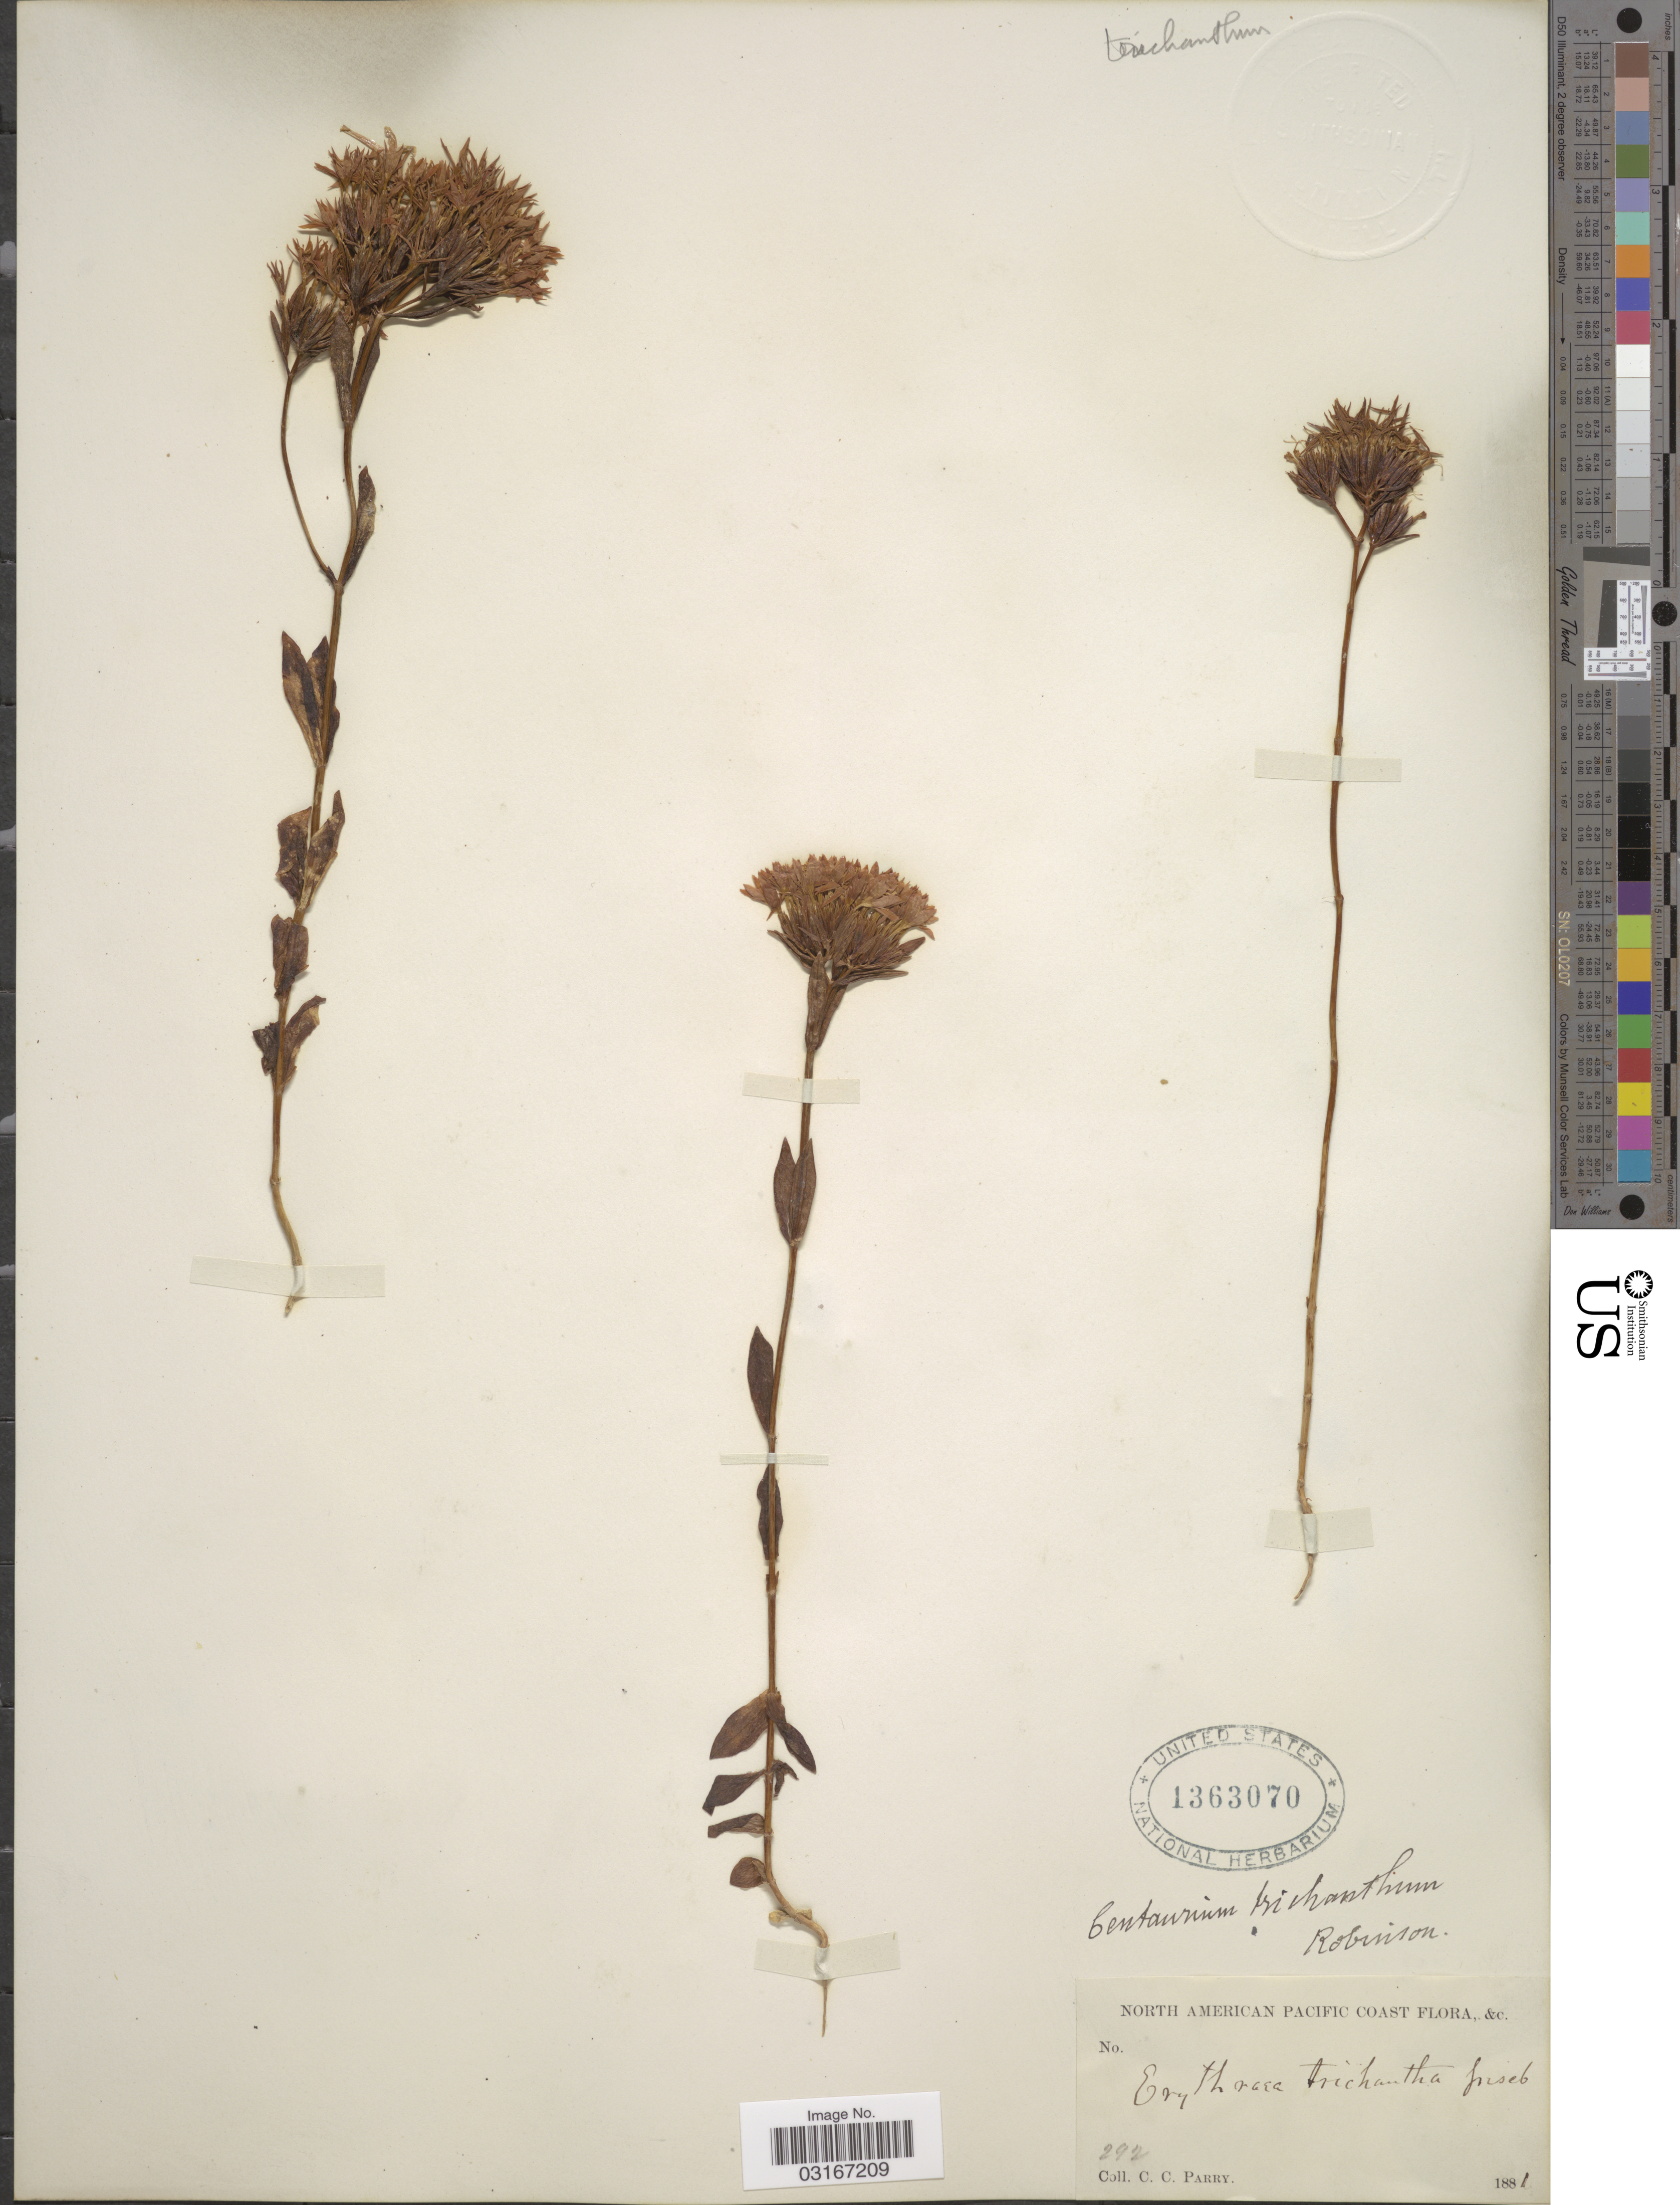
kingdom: Plantae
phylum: Tracheophyta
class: Magnoliopsida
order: Gentianales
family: Gentianaceae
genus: Centaurium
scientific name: Centaurium trichanthum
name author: (Griseb.) B.L. Rob.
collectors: C. C. Parry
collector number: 292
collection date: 1881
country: United States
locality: North American Pacific Coast flora, &c.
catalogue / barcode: US 1363070